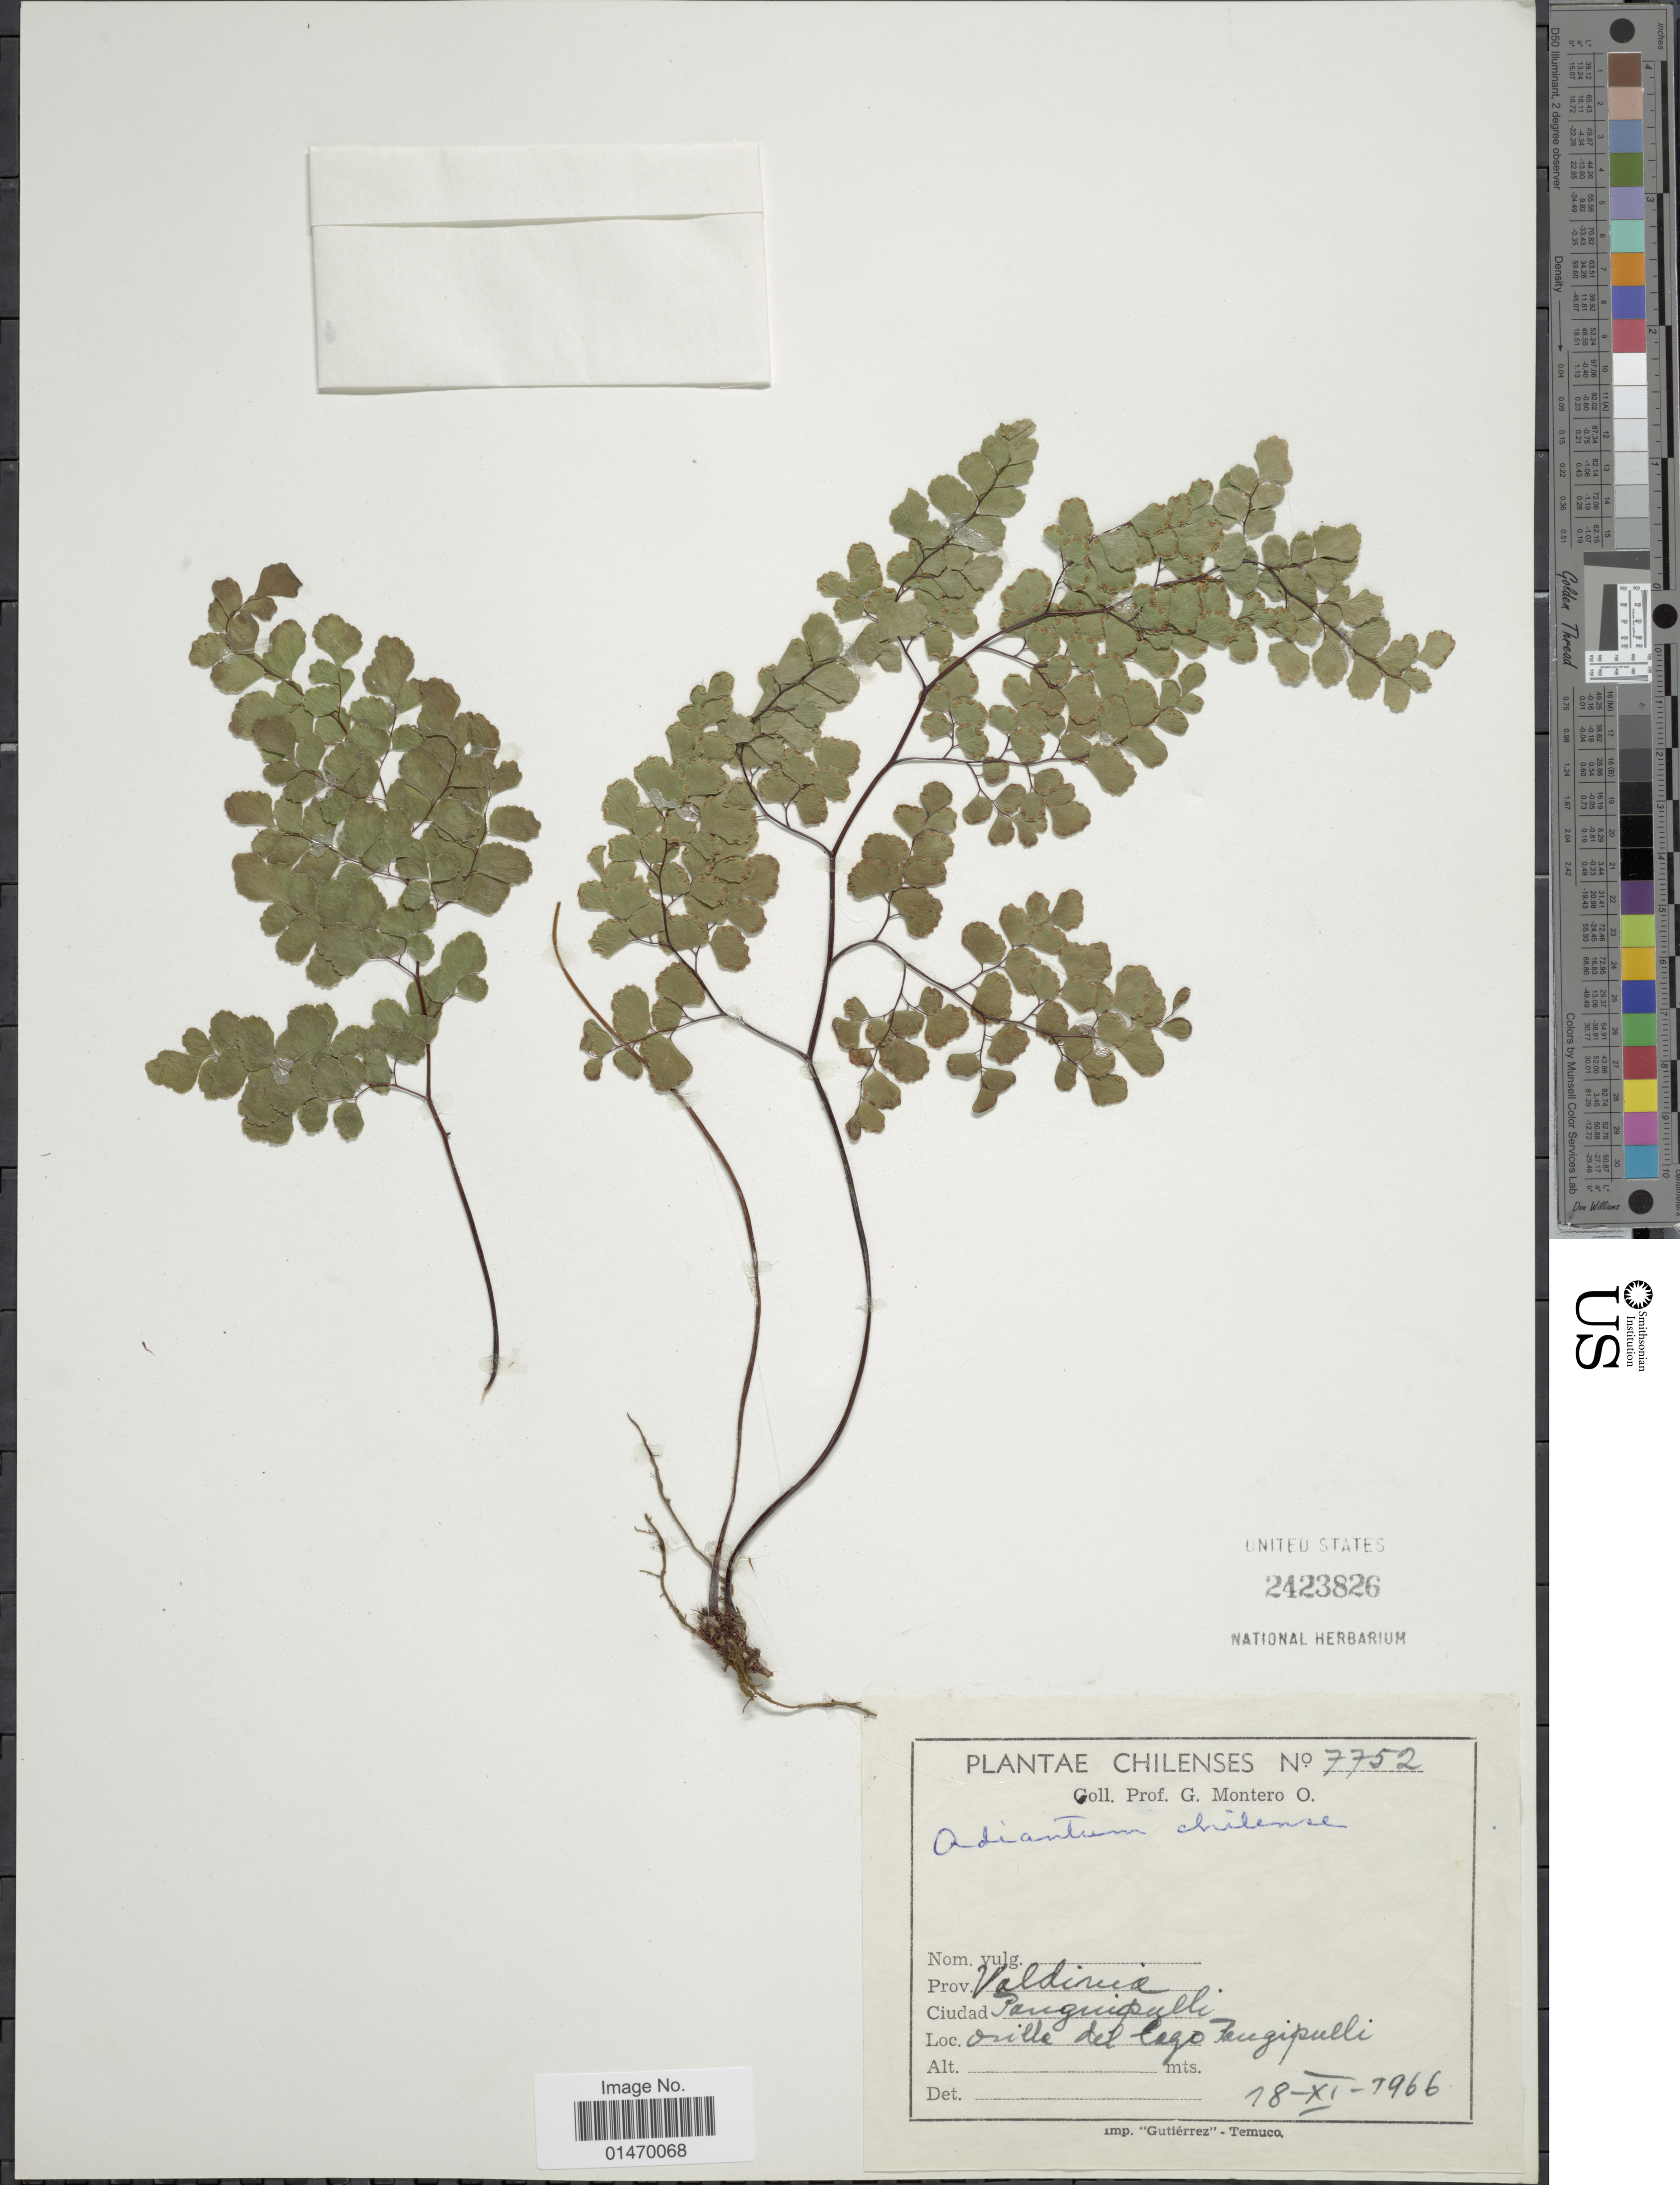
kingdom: Plantae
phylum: Tracheophyta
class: Polypodiopsida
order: Polypodiales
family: Pteridaceae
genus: Adiantum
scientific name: Adiantum chilense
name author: Kaulf.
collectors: G. Montero O.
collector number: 7752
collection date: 1966-11-18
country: Chile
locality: Prov. Valdivia.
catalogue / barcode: US 2423826